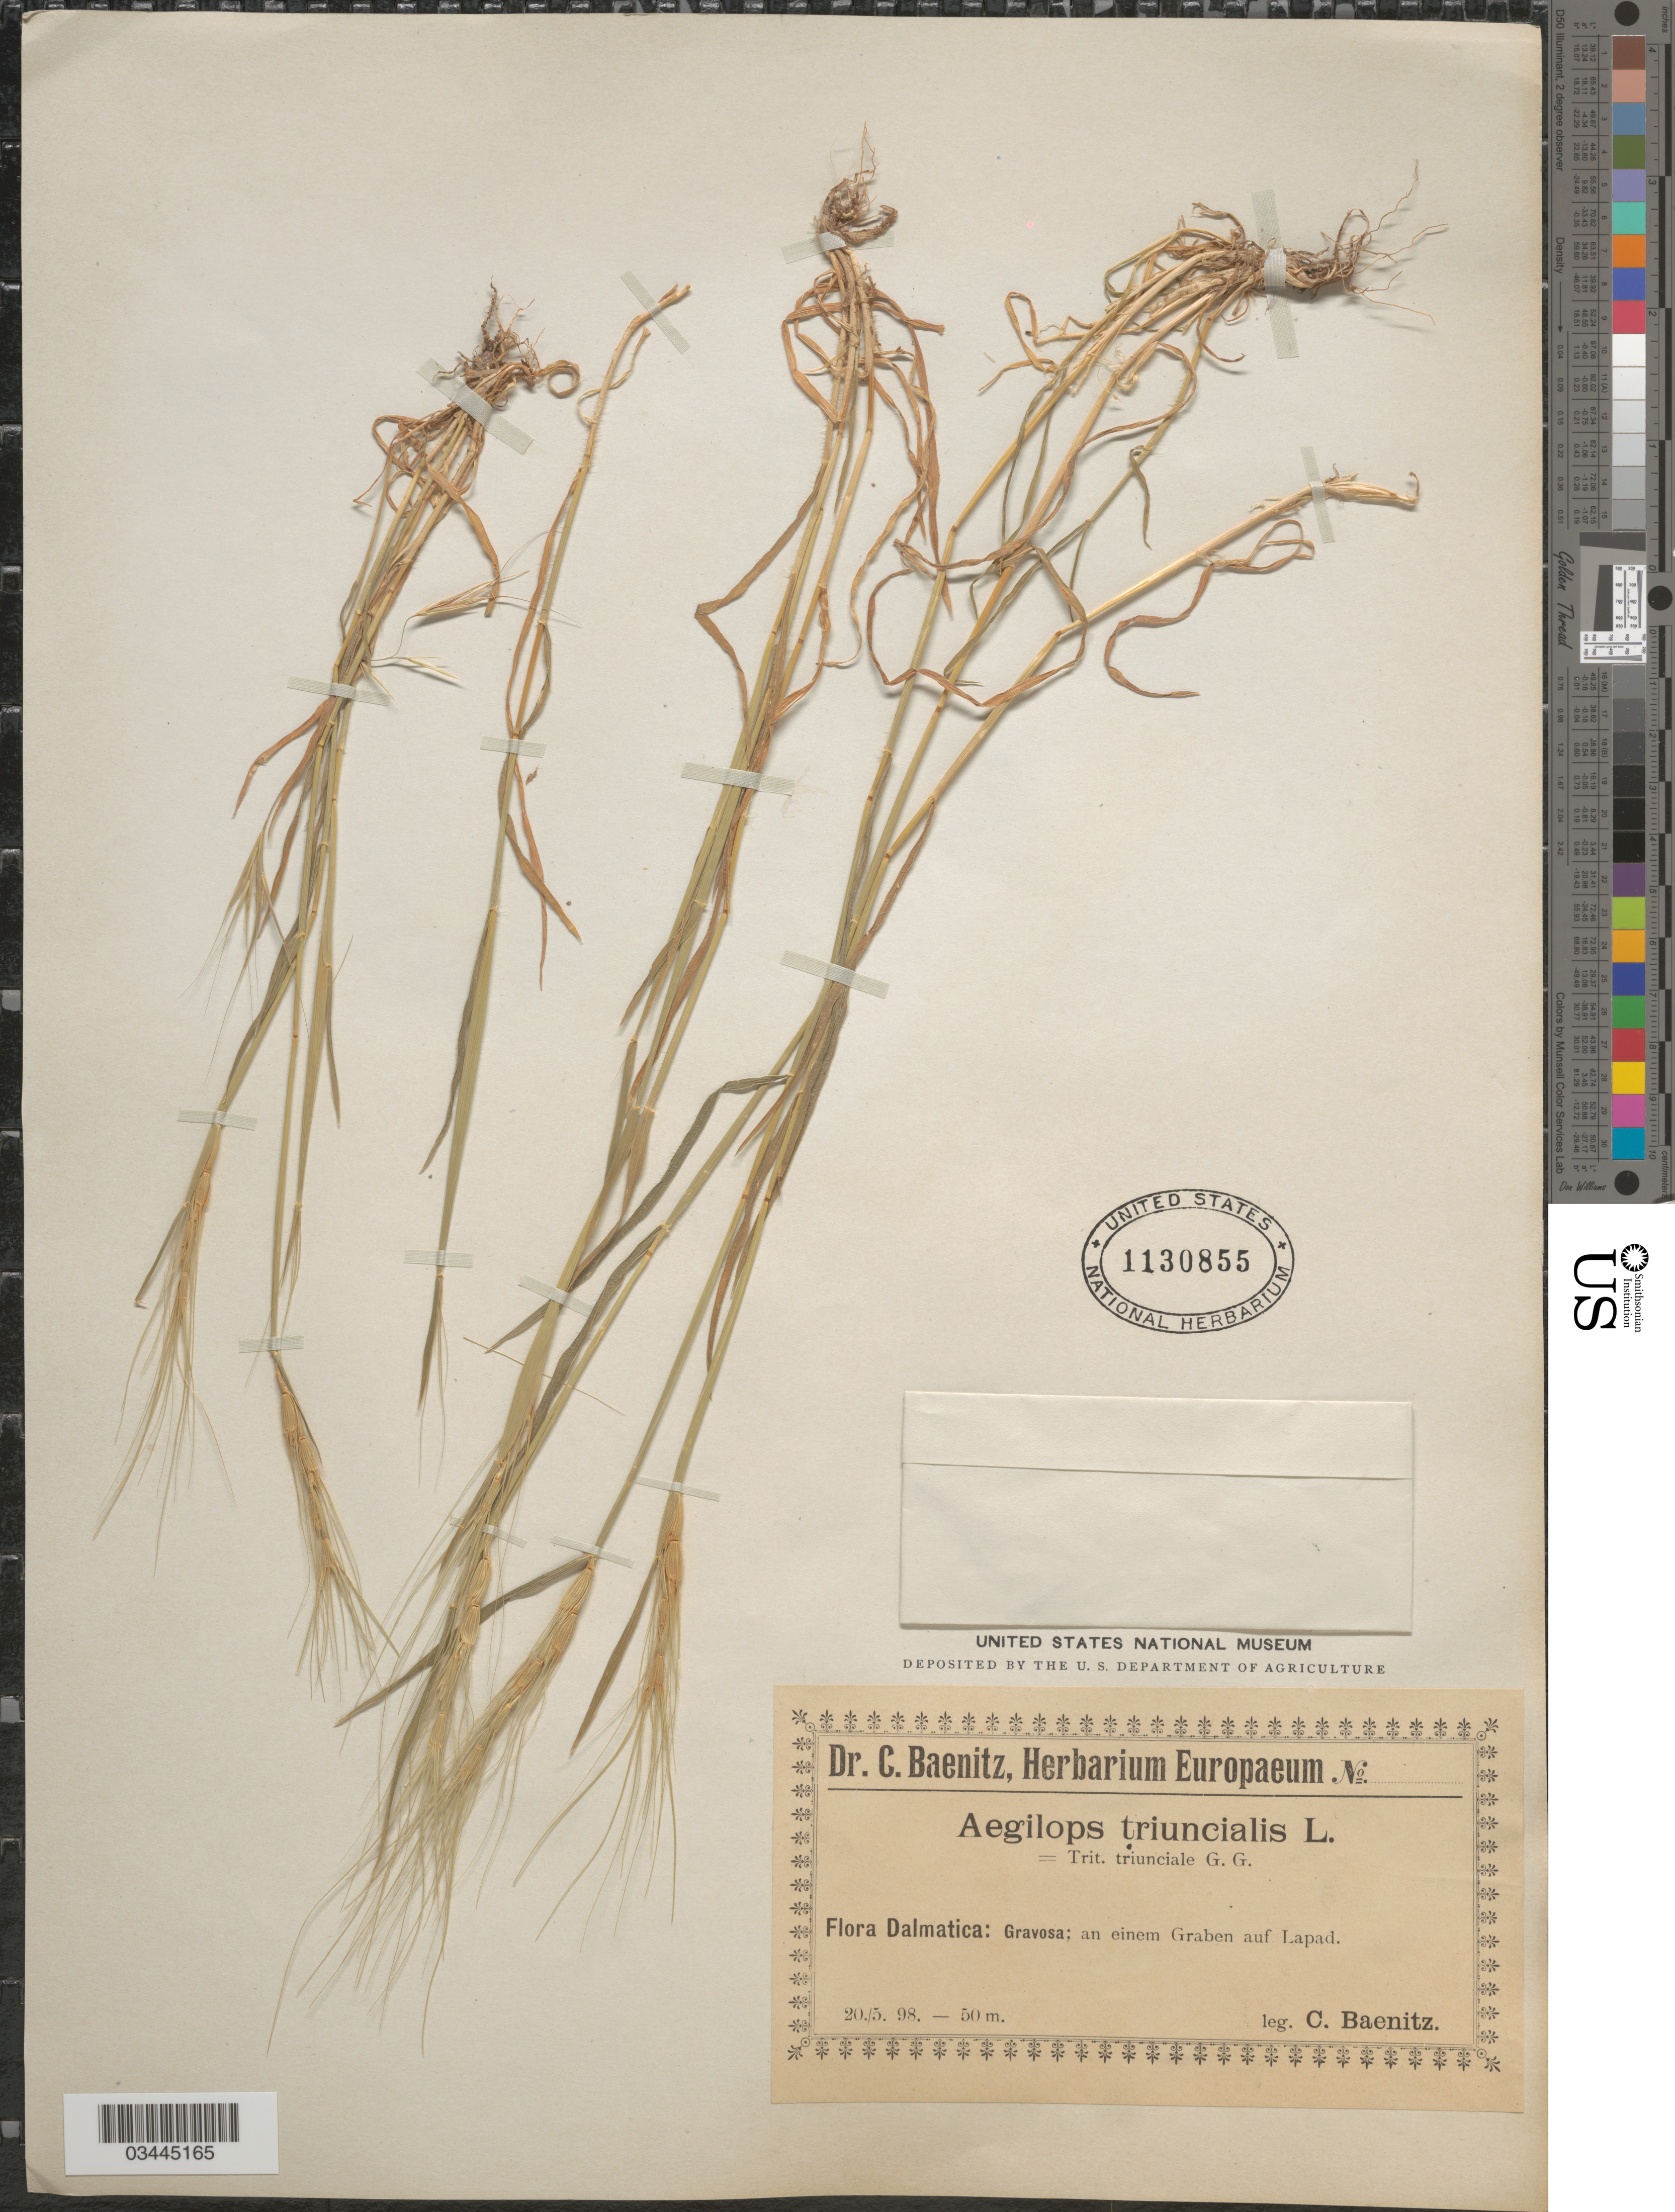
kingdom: Plantae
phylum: Tracheophyta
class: Liliopsida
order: Poales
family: Poaceae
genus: Aegilops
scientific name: Aegilops triuncialis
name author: L.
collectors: C. G. Baenitz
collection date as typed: Transcribed d/m/y: 20/5/98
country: Croatia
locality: Dalmatica: Gravosa; an einem Graben auf Lapad.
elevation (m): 50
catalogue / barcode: US 1130855